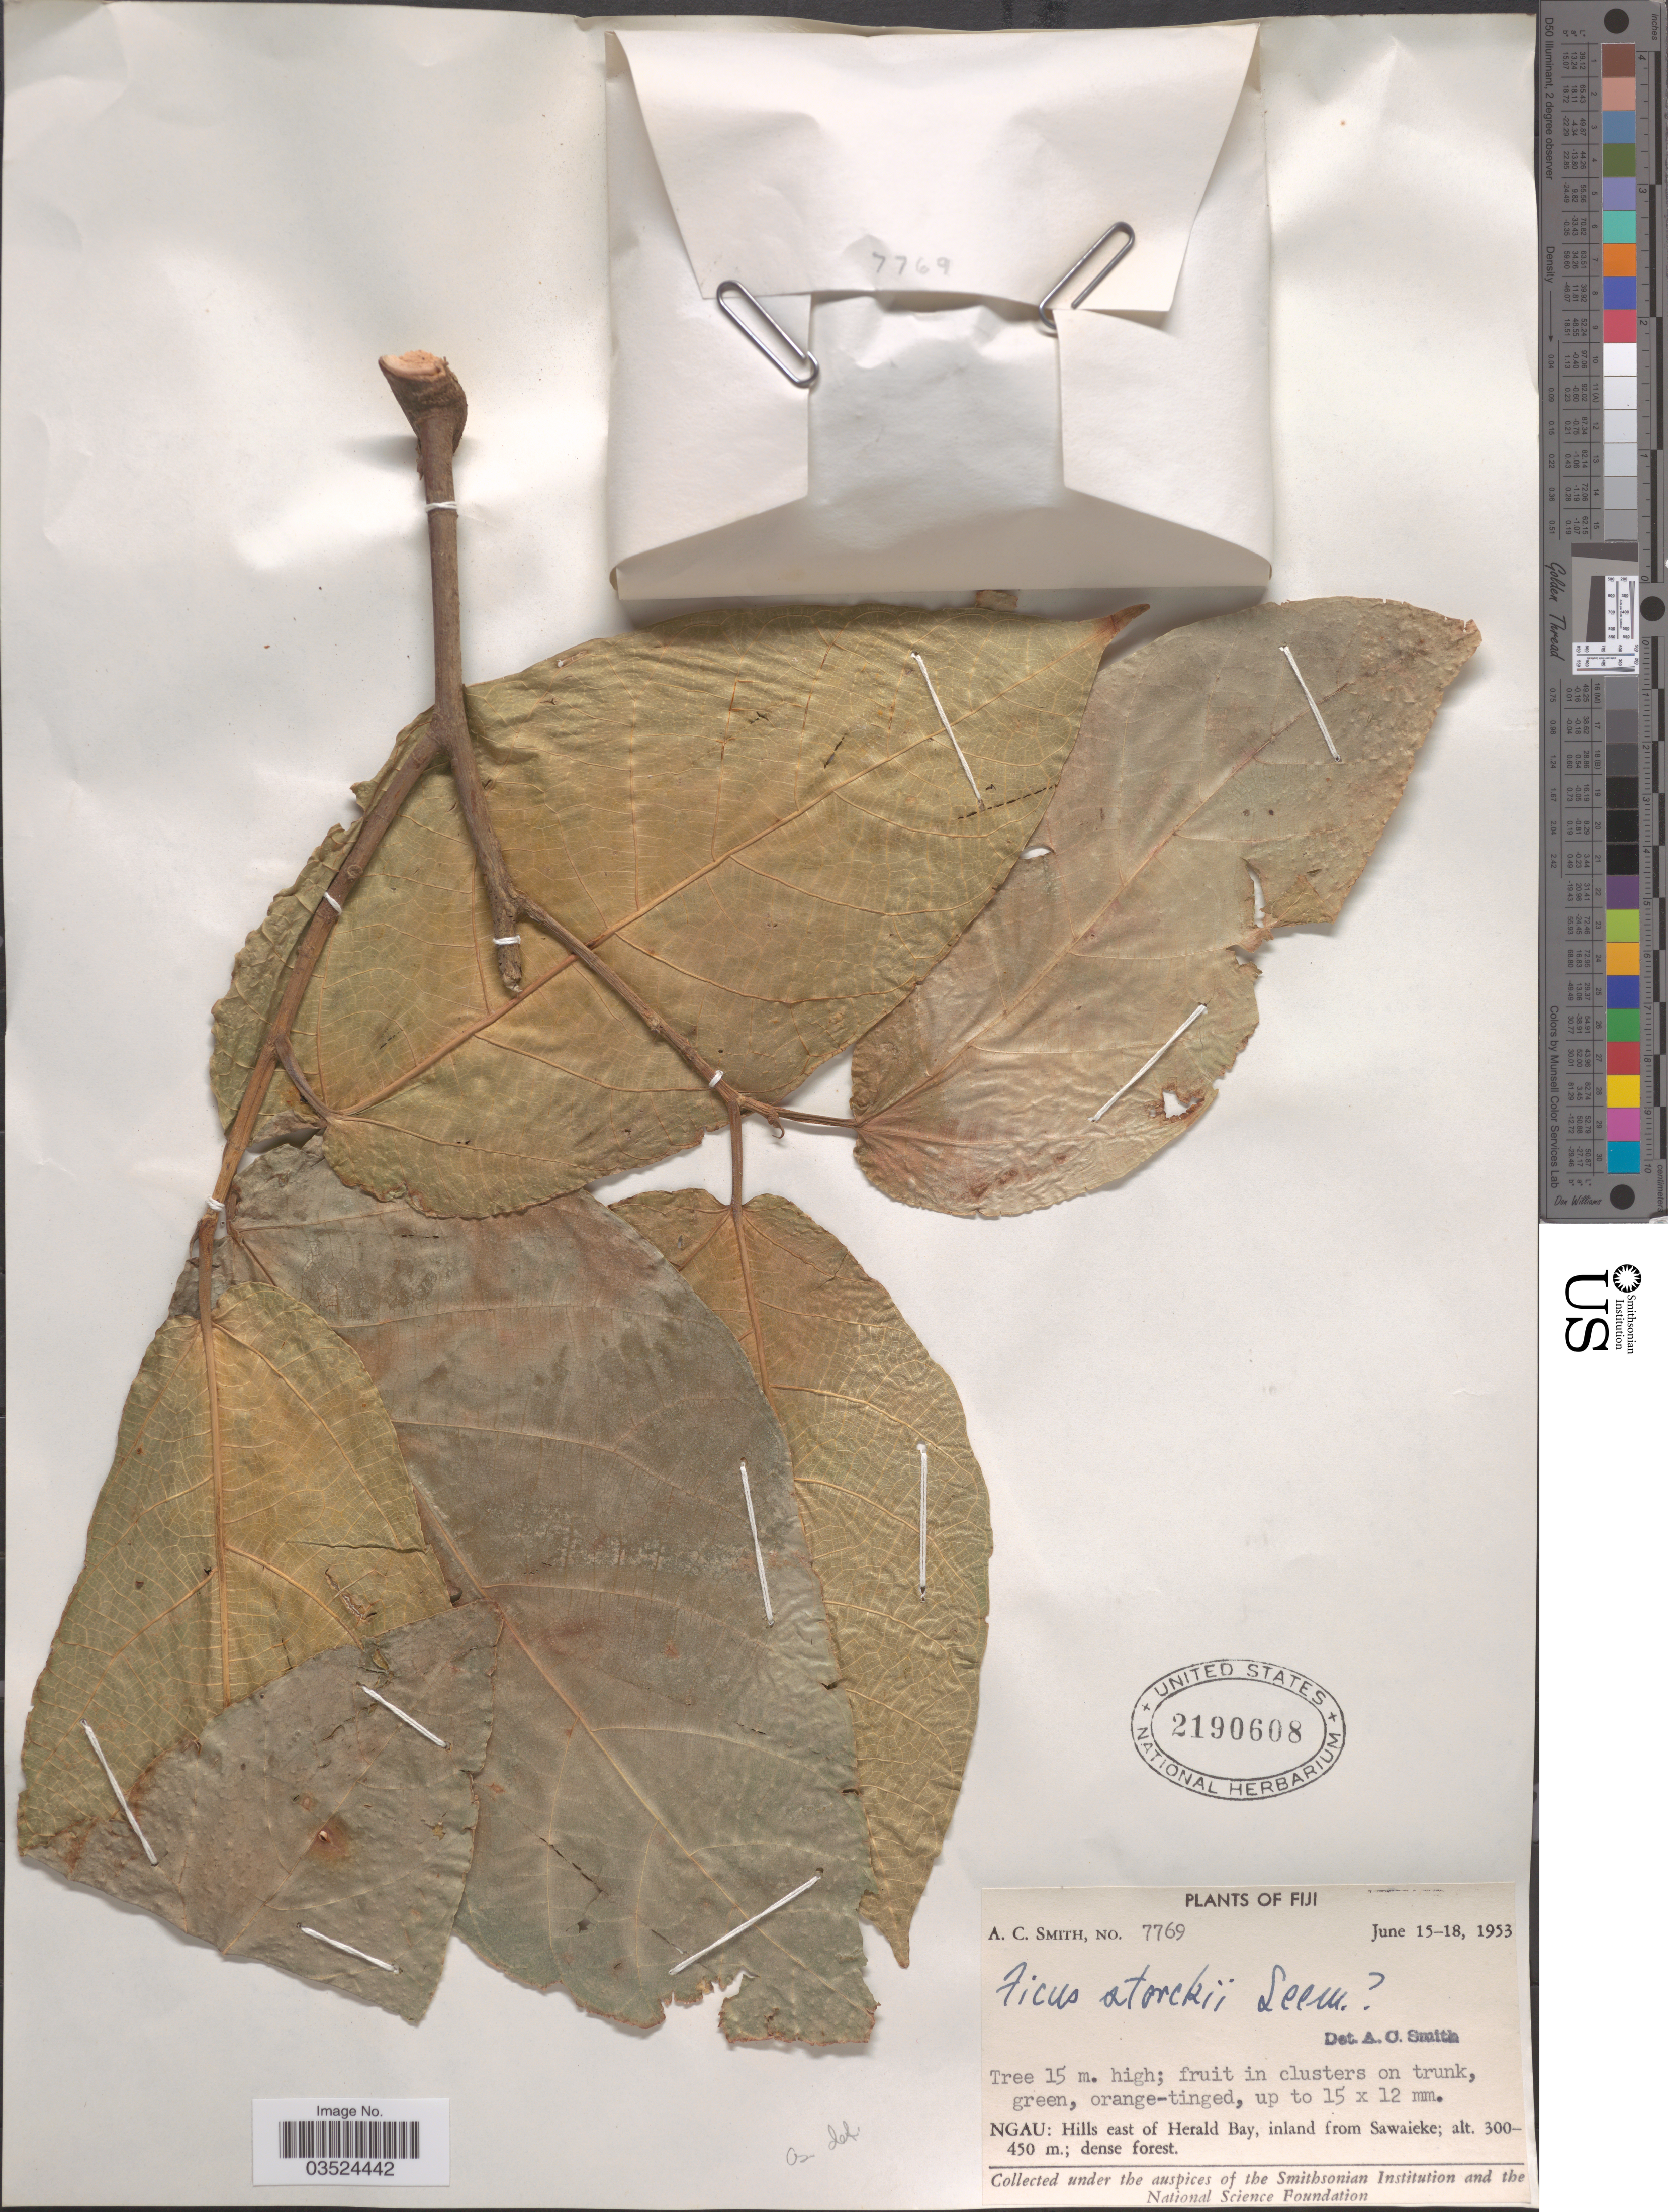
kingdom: Plantae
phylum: Tracheophyta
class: Magnoliopsida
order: Rosales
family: Moraceae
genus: Ficus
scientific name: Ficus storckii var. storckii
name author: Seem.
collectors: A. C. Smith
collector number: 7769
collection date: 1953-06-15/1953-06-18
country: Fiji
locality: Ngau: Hills east of Herald Bay, inland from Sawaieke.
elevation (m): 300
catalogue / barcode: US 2190608